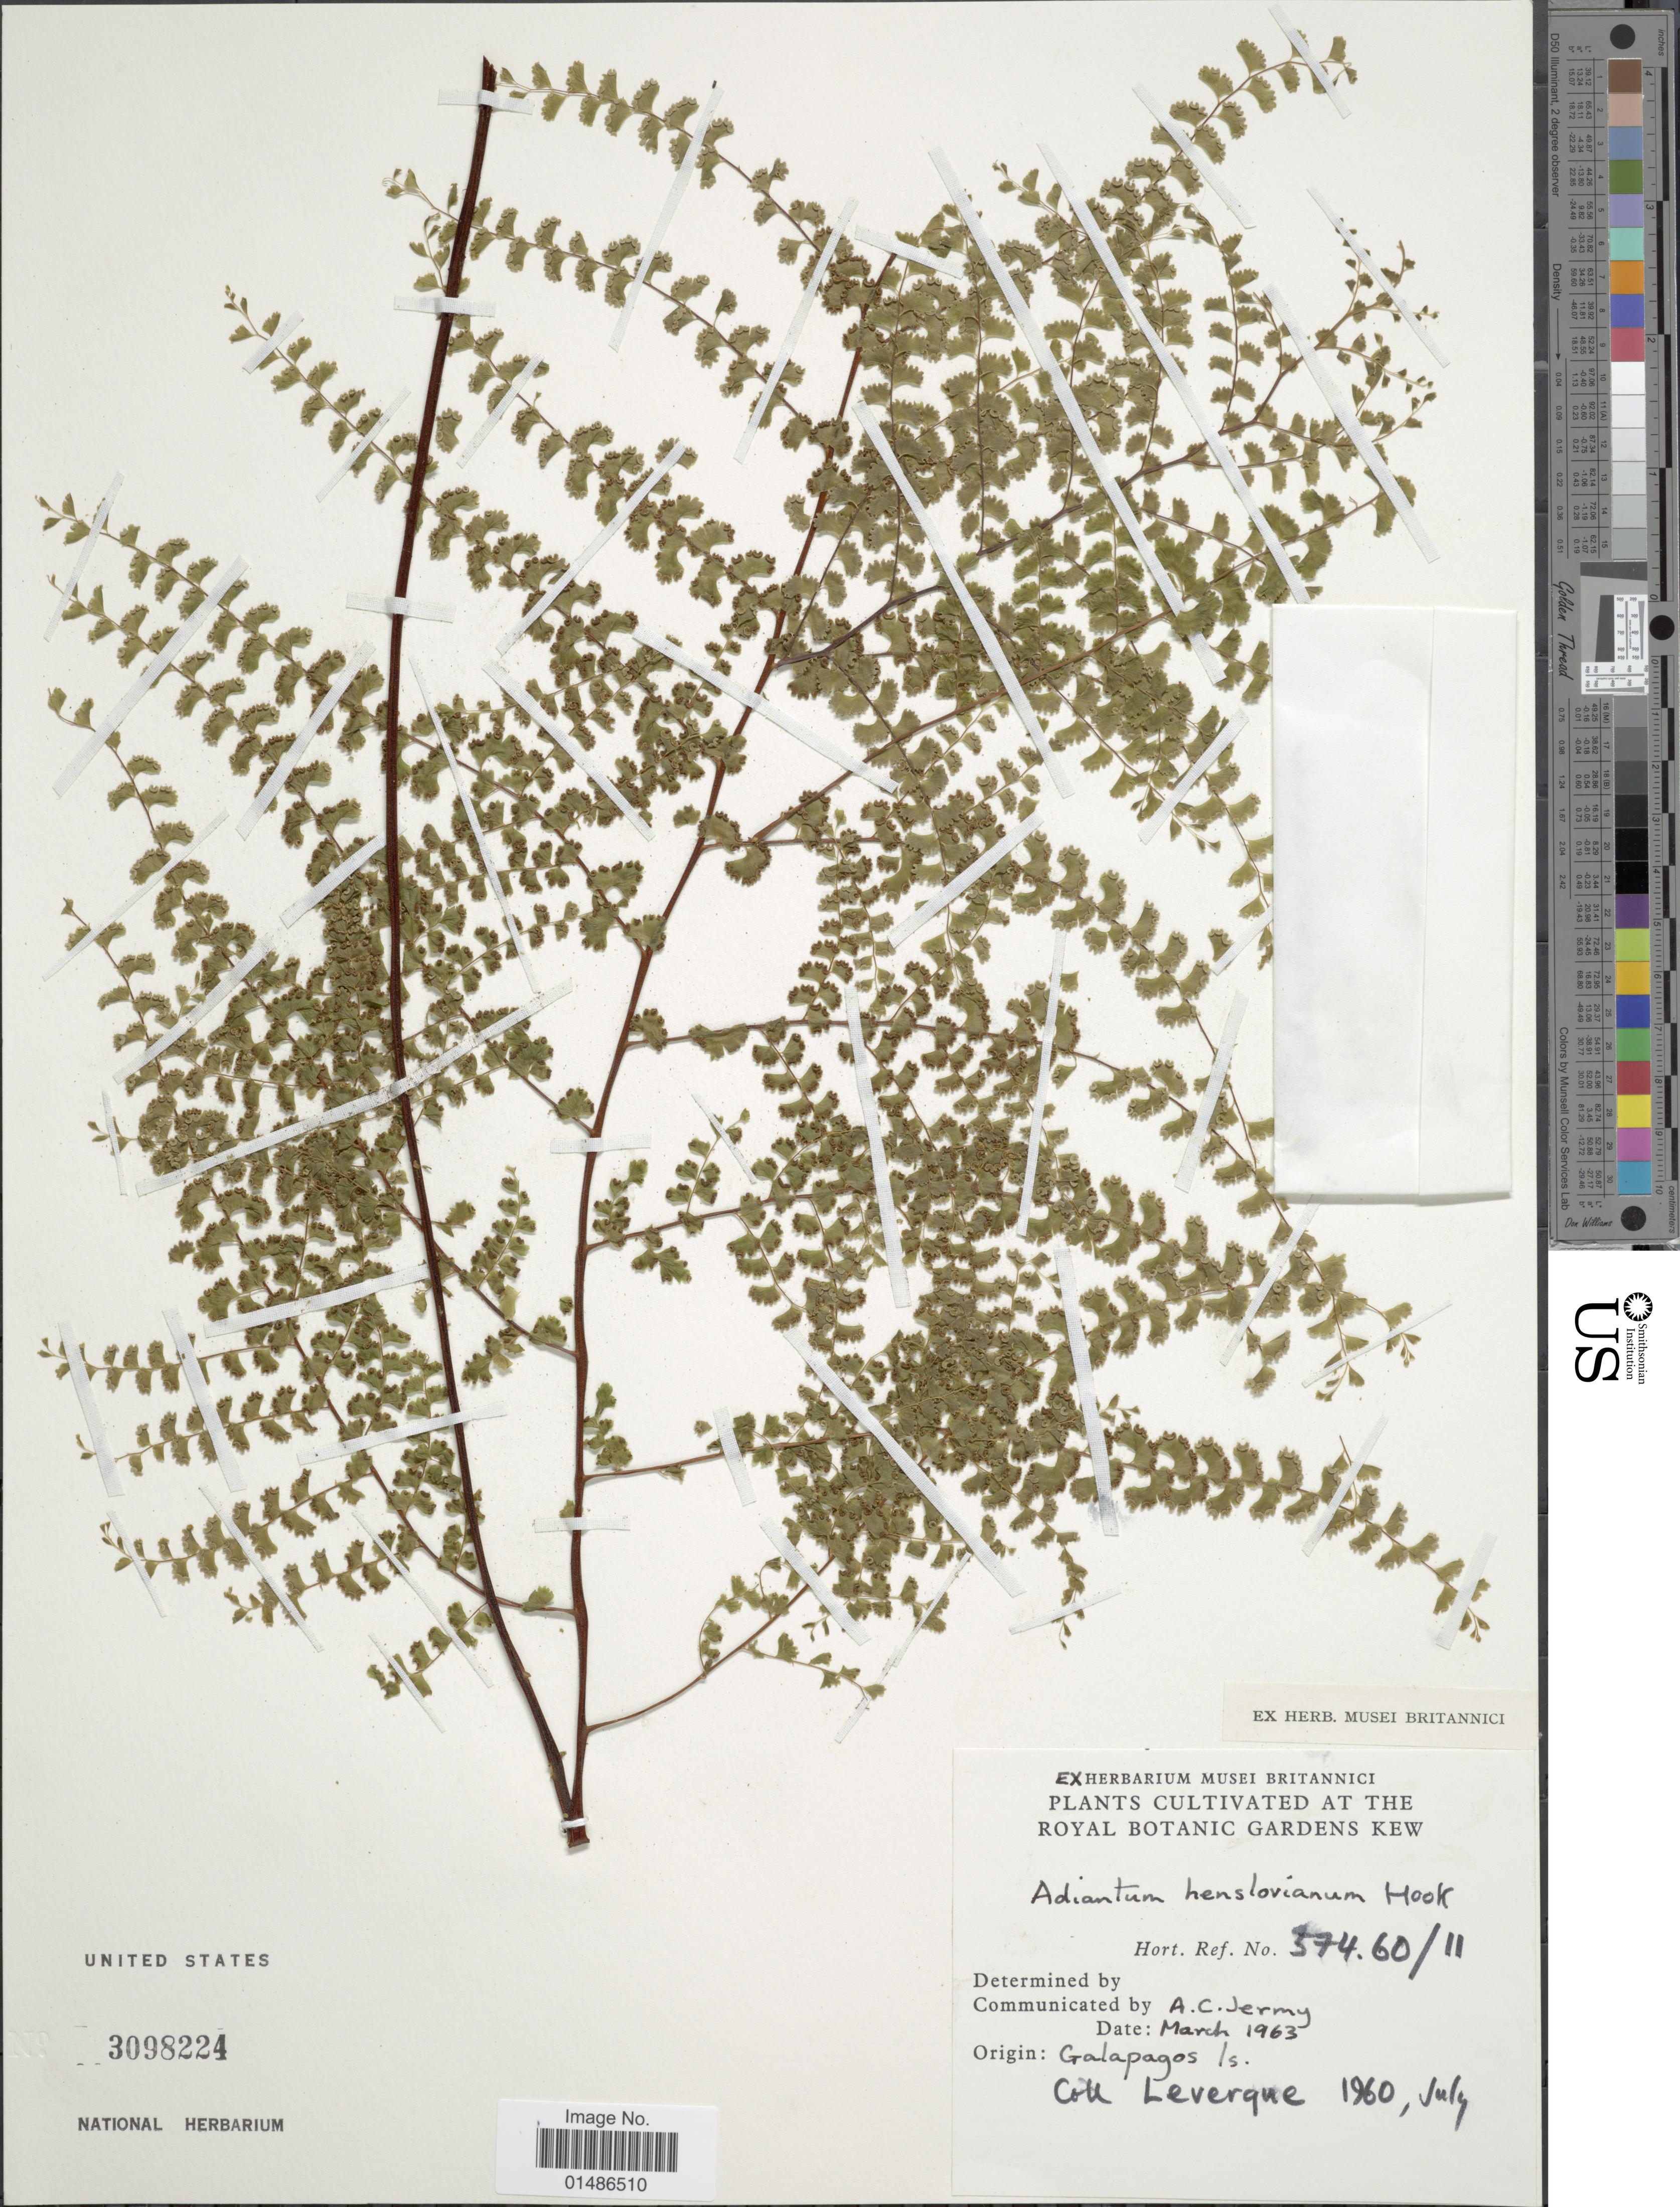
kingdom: Plantae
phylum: Tracheophyta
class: Polypodiopsida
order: Polypodiales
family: Pteridaceae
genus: Adiantum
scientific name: Adiantum henslovianum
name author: Hook. f.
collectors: Leverque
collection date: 1960-07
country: United Kingdom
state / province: England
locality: Plants cultivated at the Royal Botanic Gardens Kew. Hort. Ref. No. 574.60/11.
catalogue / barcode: US 3098224